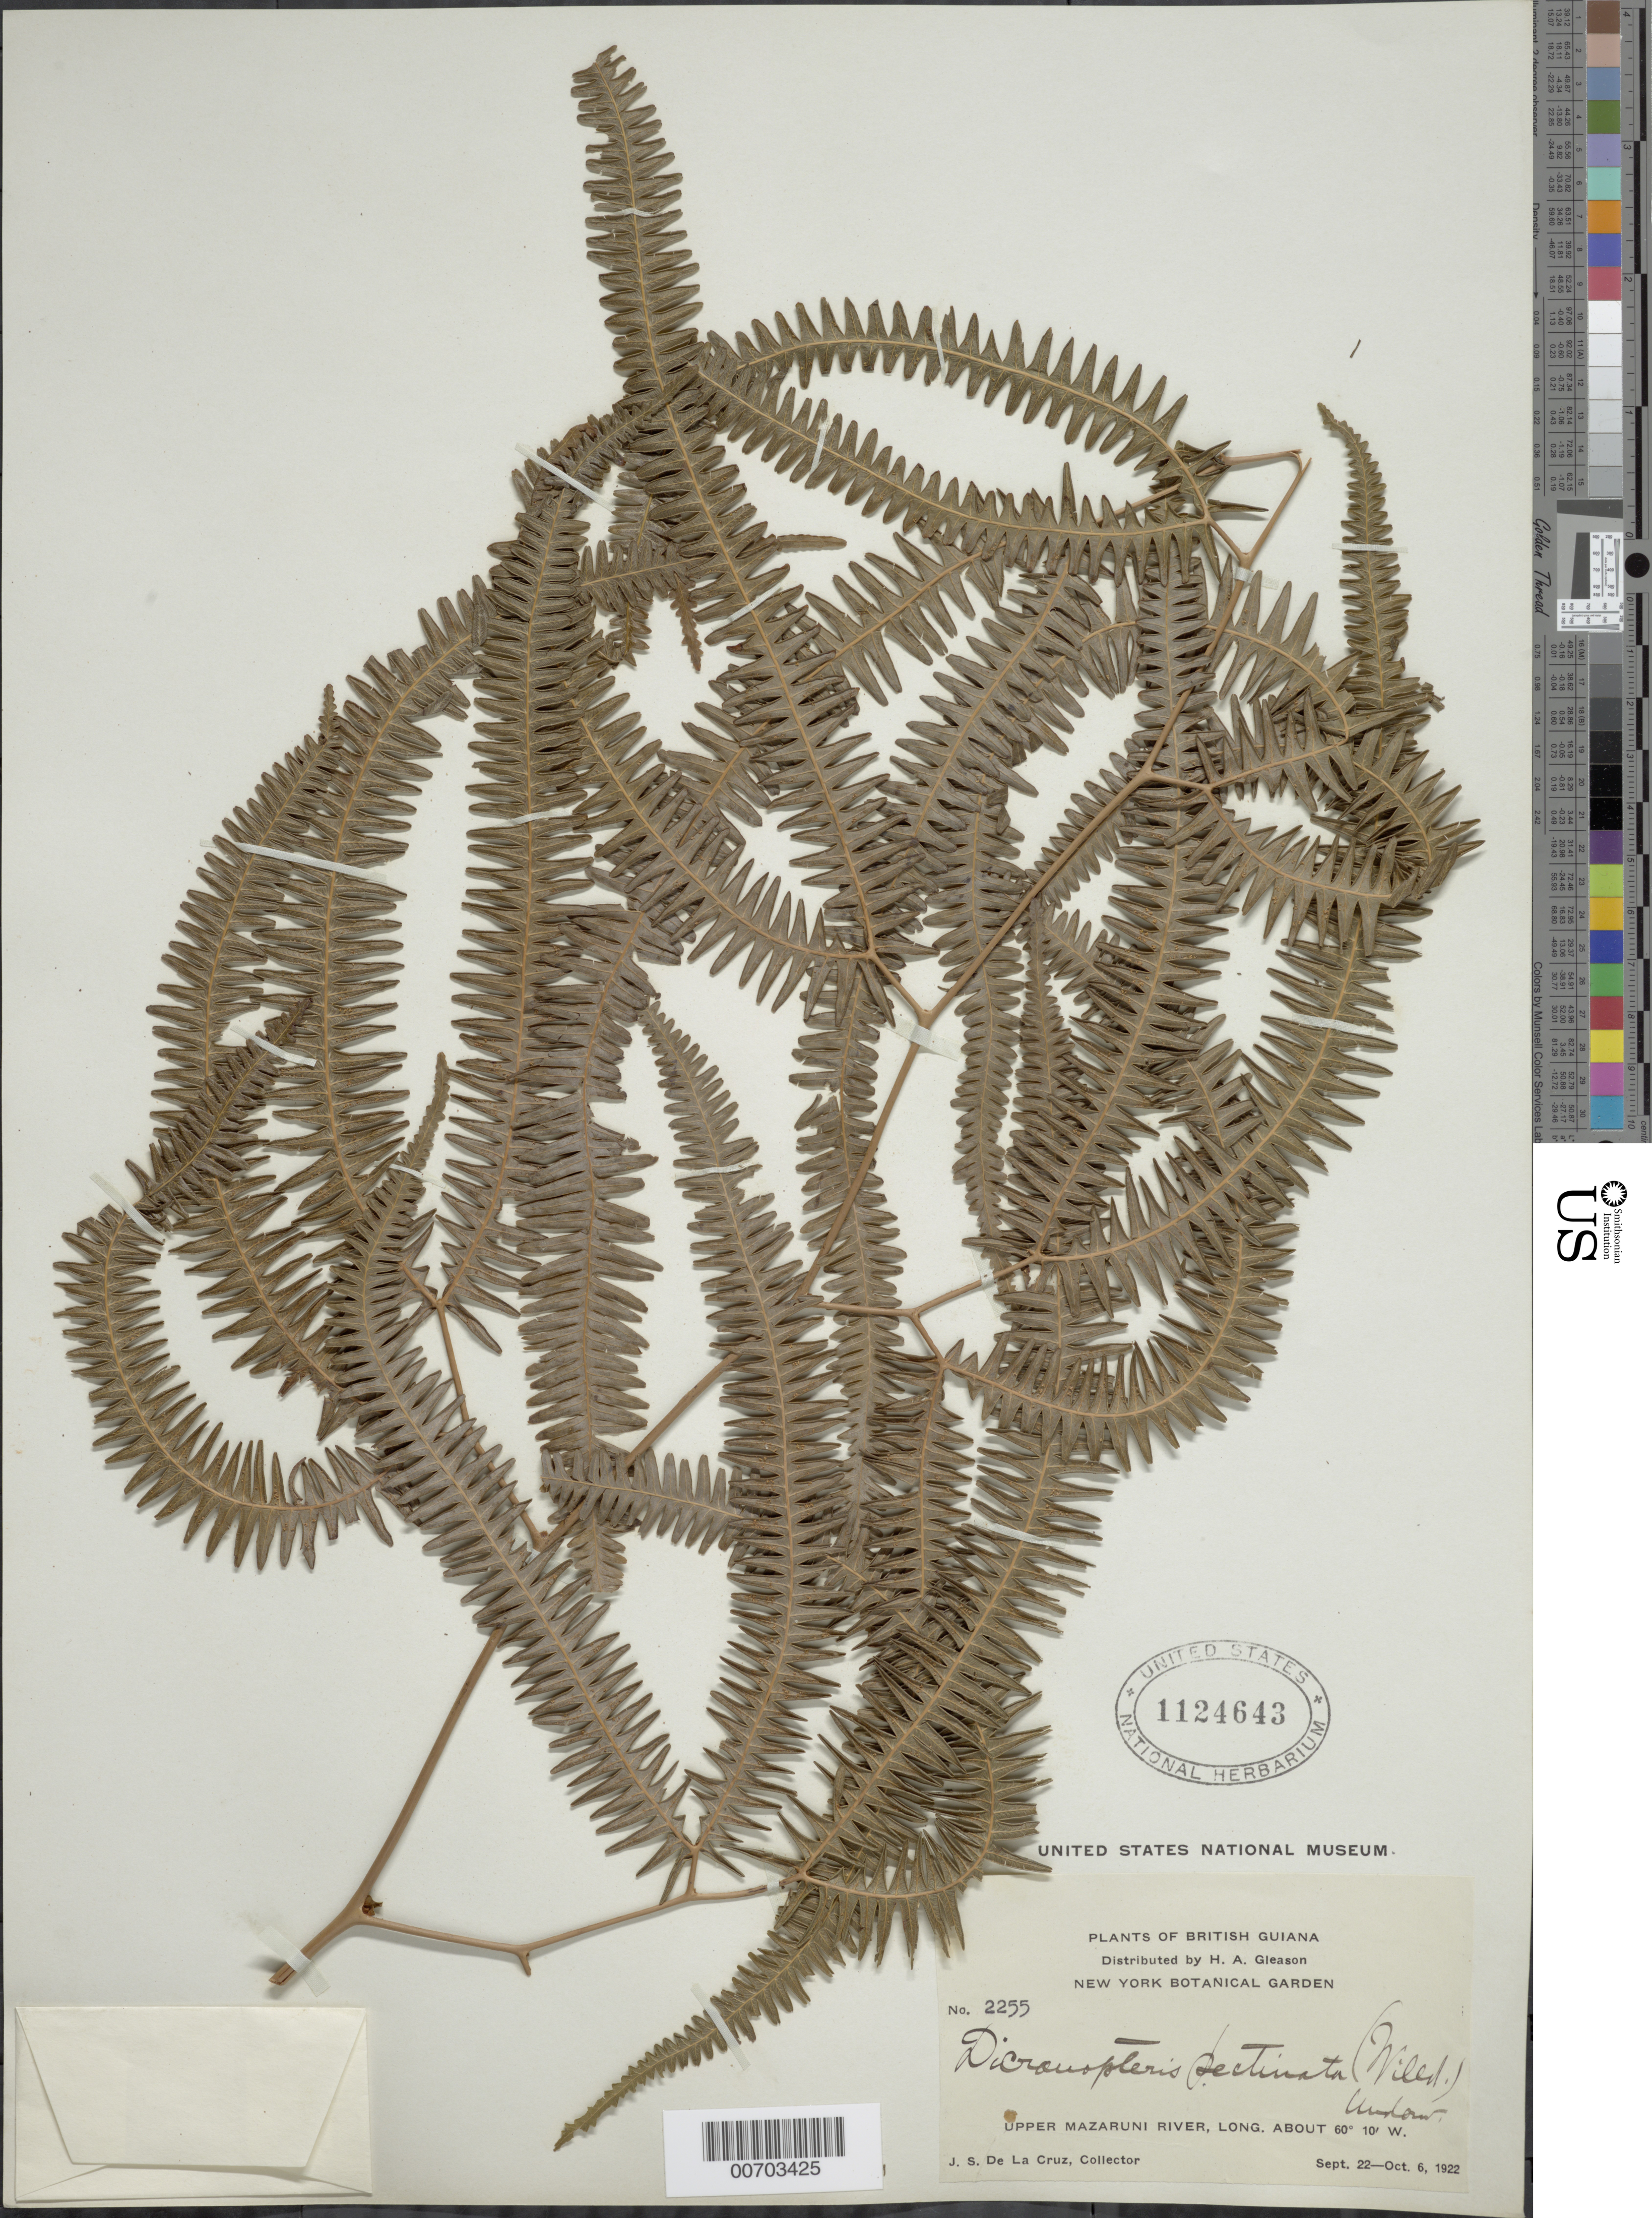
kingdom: Plantae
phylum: Tracheophyta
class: Polypodiopsida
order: Gleicheniales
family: Gleicheniaceae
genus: Gleichenella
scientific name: Gleichenella pectinata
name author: (Willd.) Ching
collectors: J. S. de la Cruz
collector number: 2255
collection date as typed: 22-Sep-22 to 6-Oct-22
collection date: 1922-09-22/1922-10-06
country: Guyana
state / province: Cuyuni-Mazaruni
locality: Upper Mazaruni R.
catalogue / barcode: US 1124643